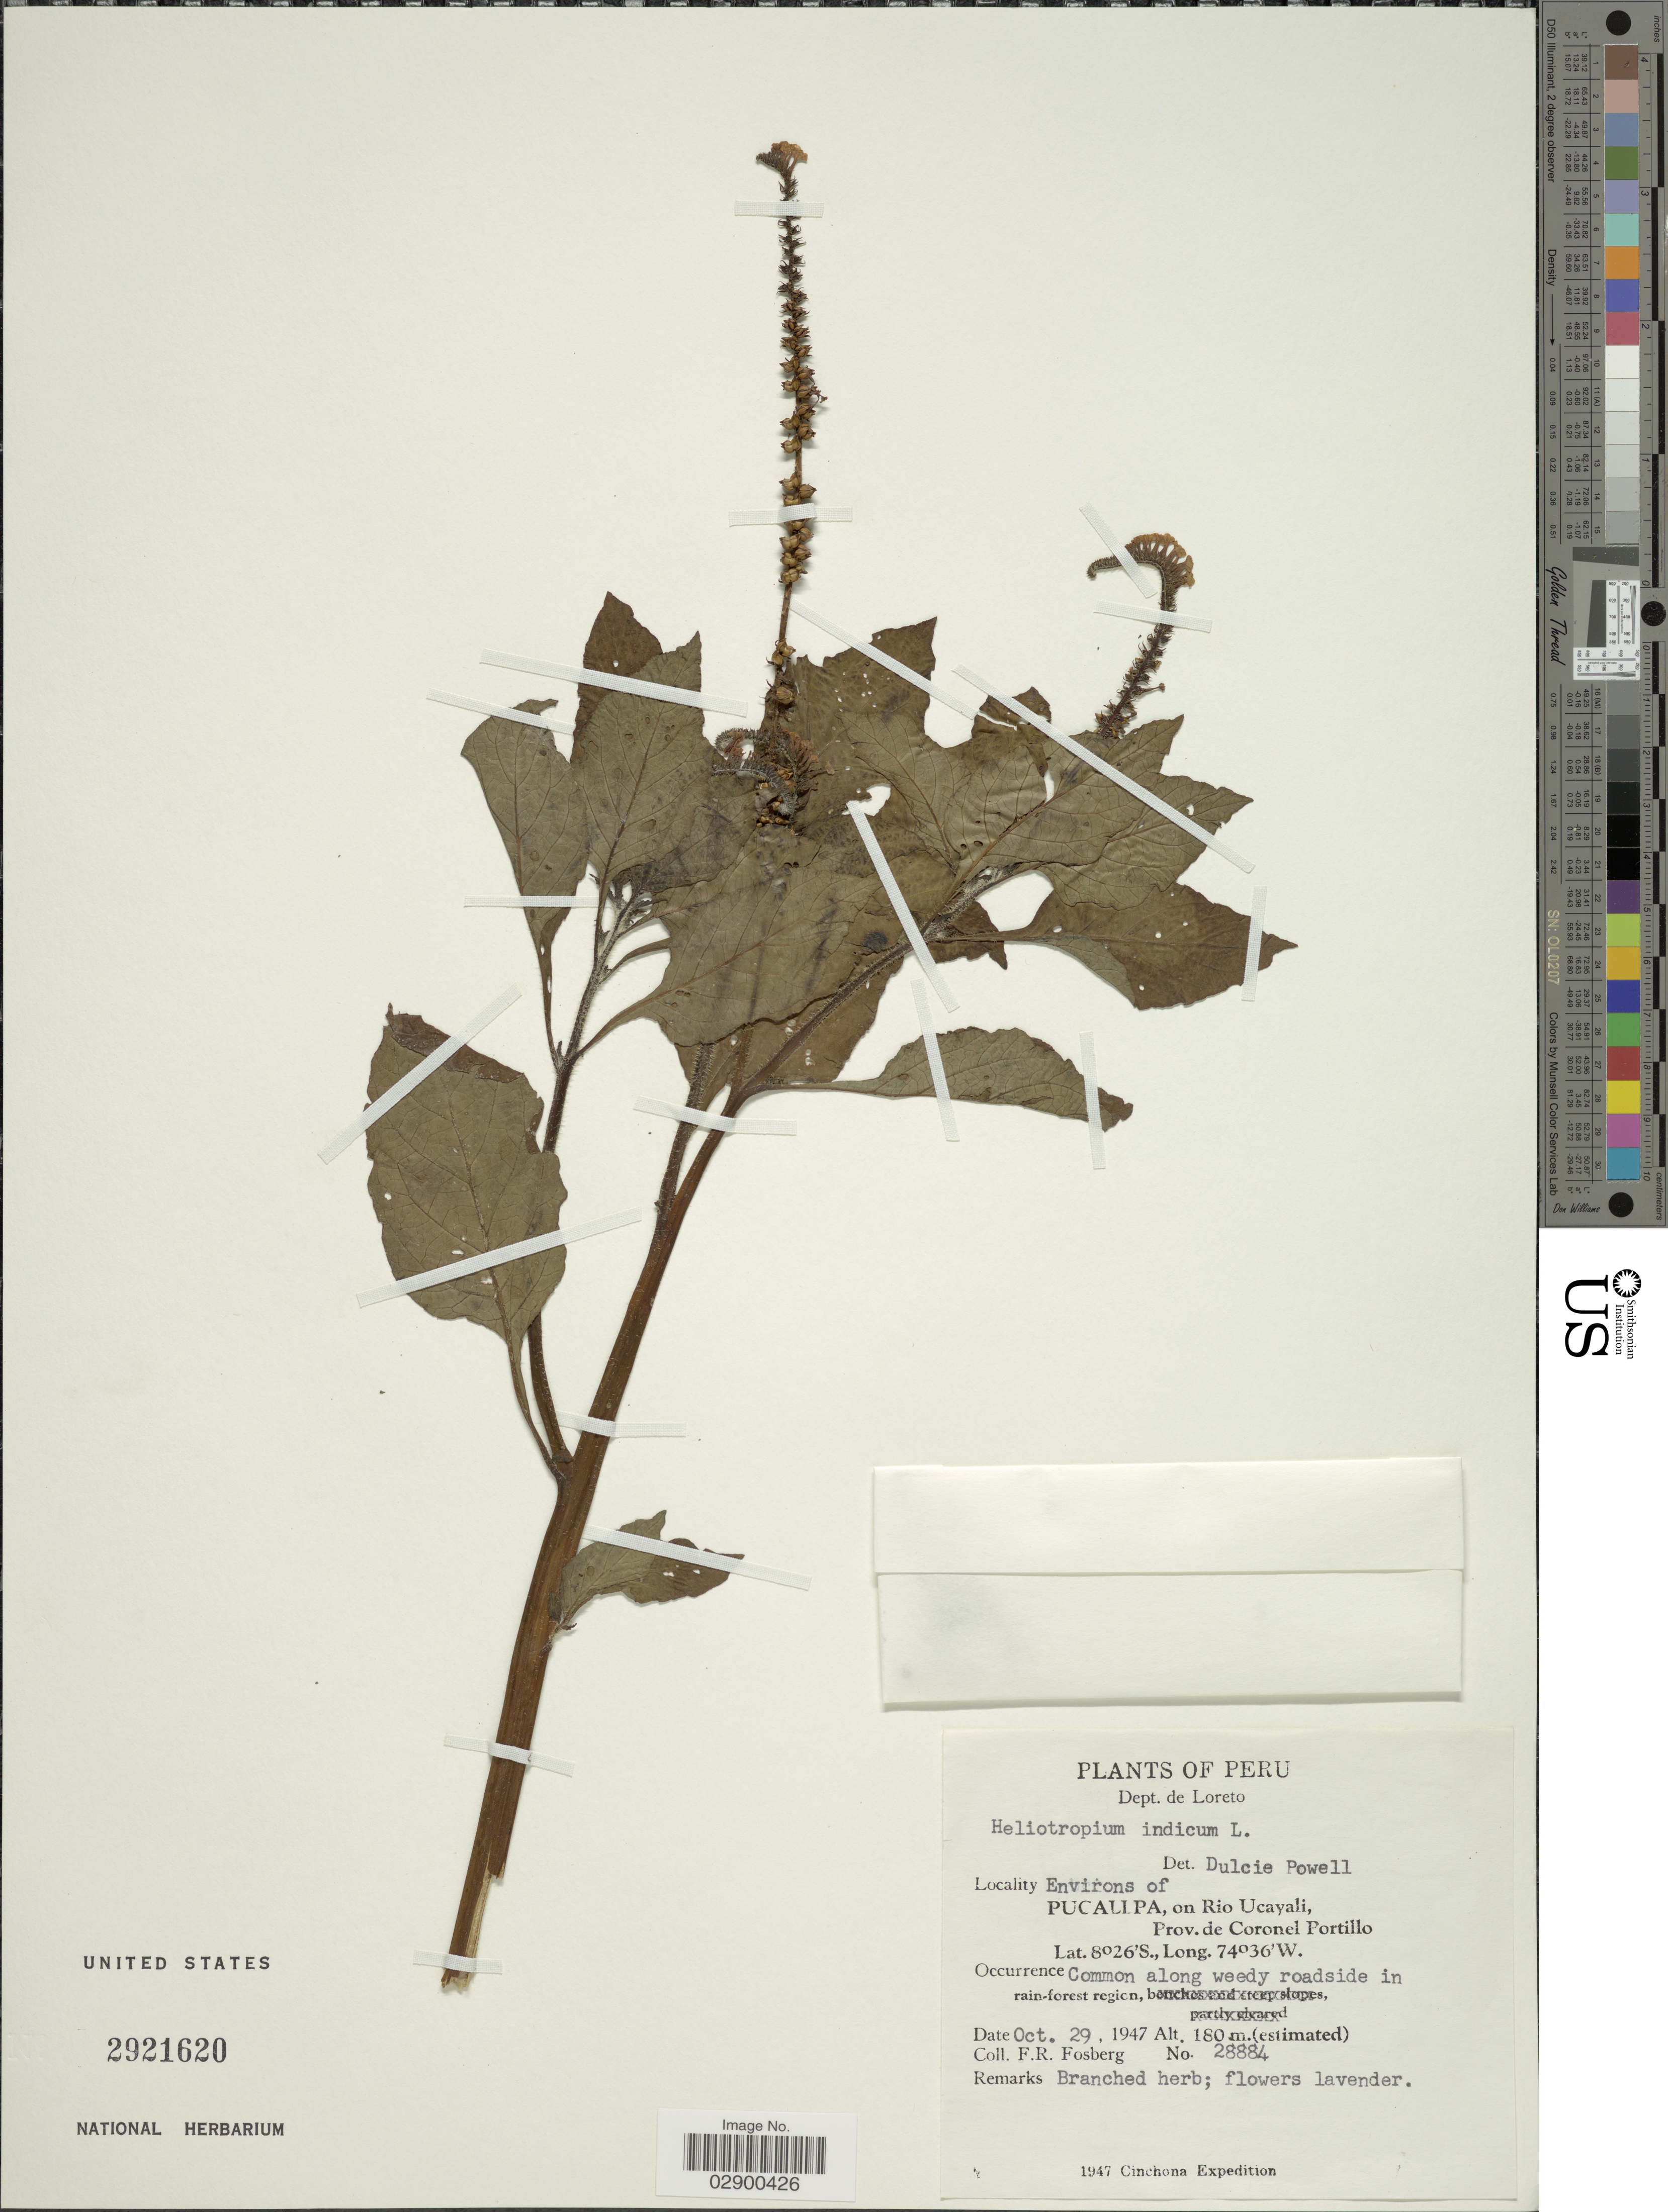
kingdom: Plantae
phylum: Tracheophyta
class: Magnoliopsida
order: Boraginales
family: Heliotropiaceae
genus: Heliotropium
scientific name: Heliotropium indicum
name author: L.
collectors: F. R. Fosberg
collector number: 28884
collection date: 1947-10-29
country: Peru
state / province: Loreto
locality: Dept. de Loreto, Environs of Pucalipa, on Rio Ucayali, Prov. de Coronel Portillo.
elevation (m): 180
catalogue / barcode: US 2921620